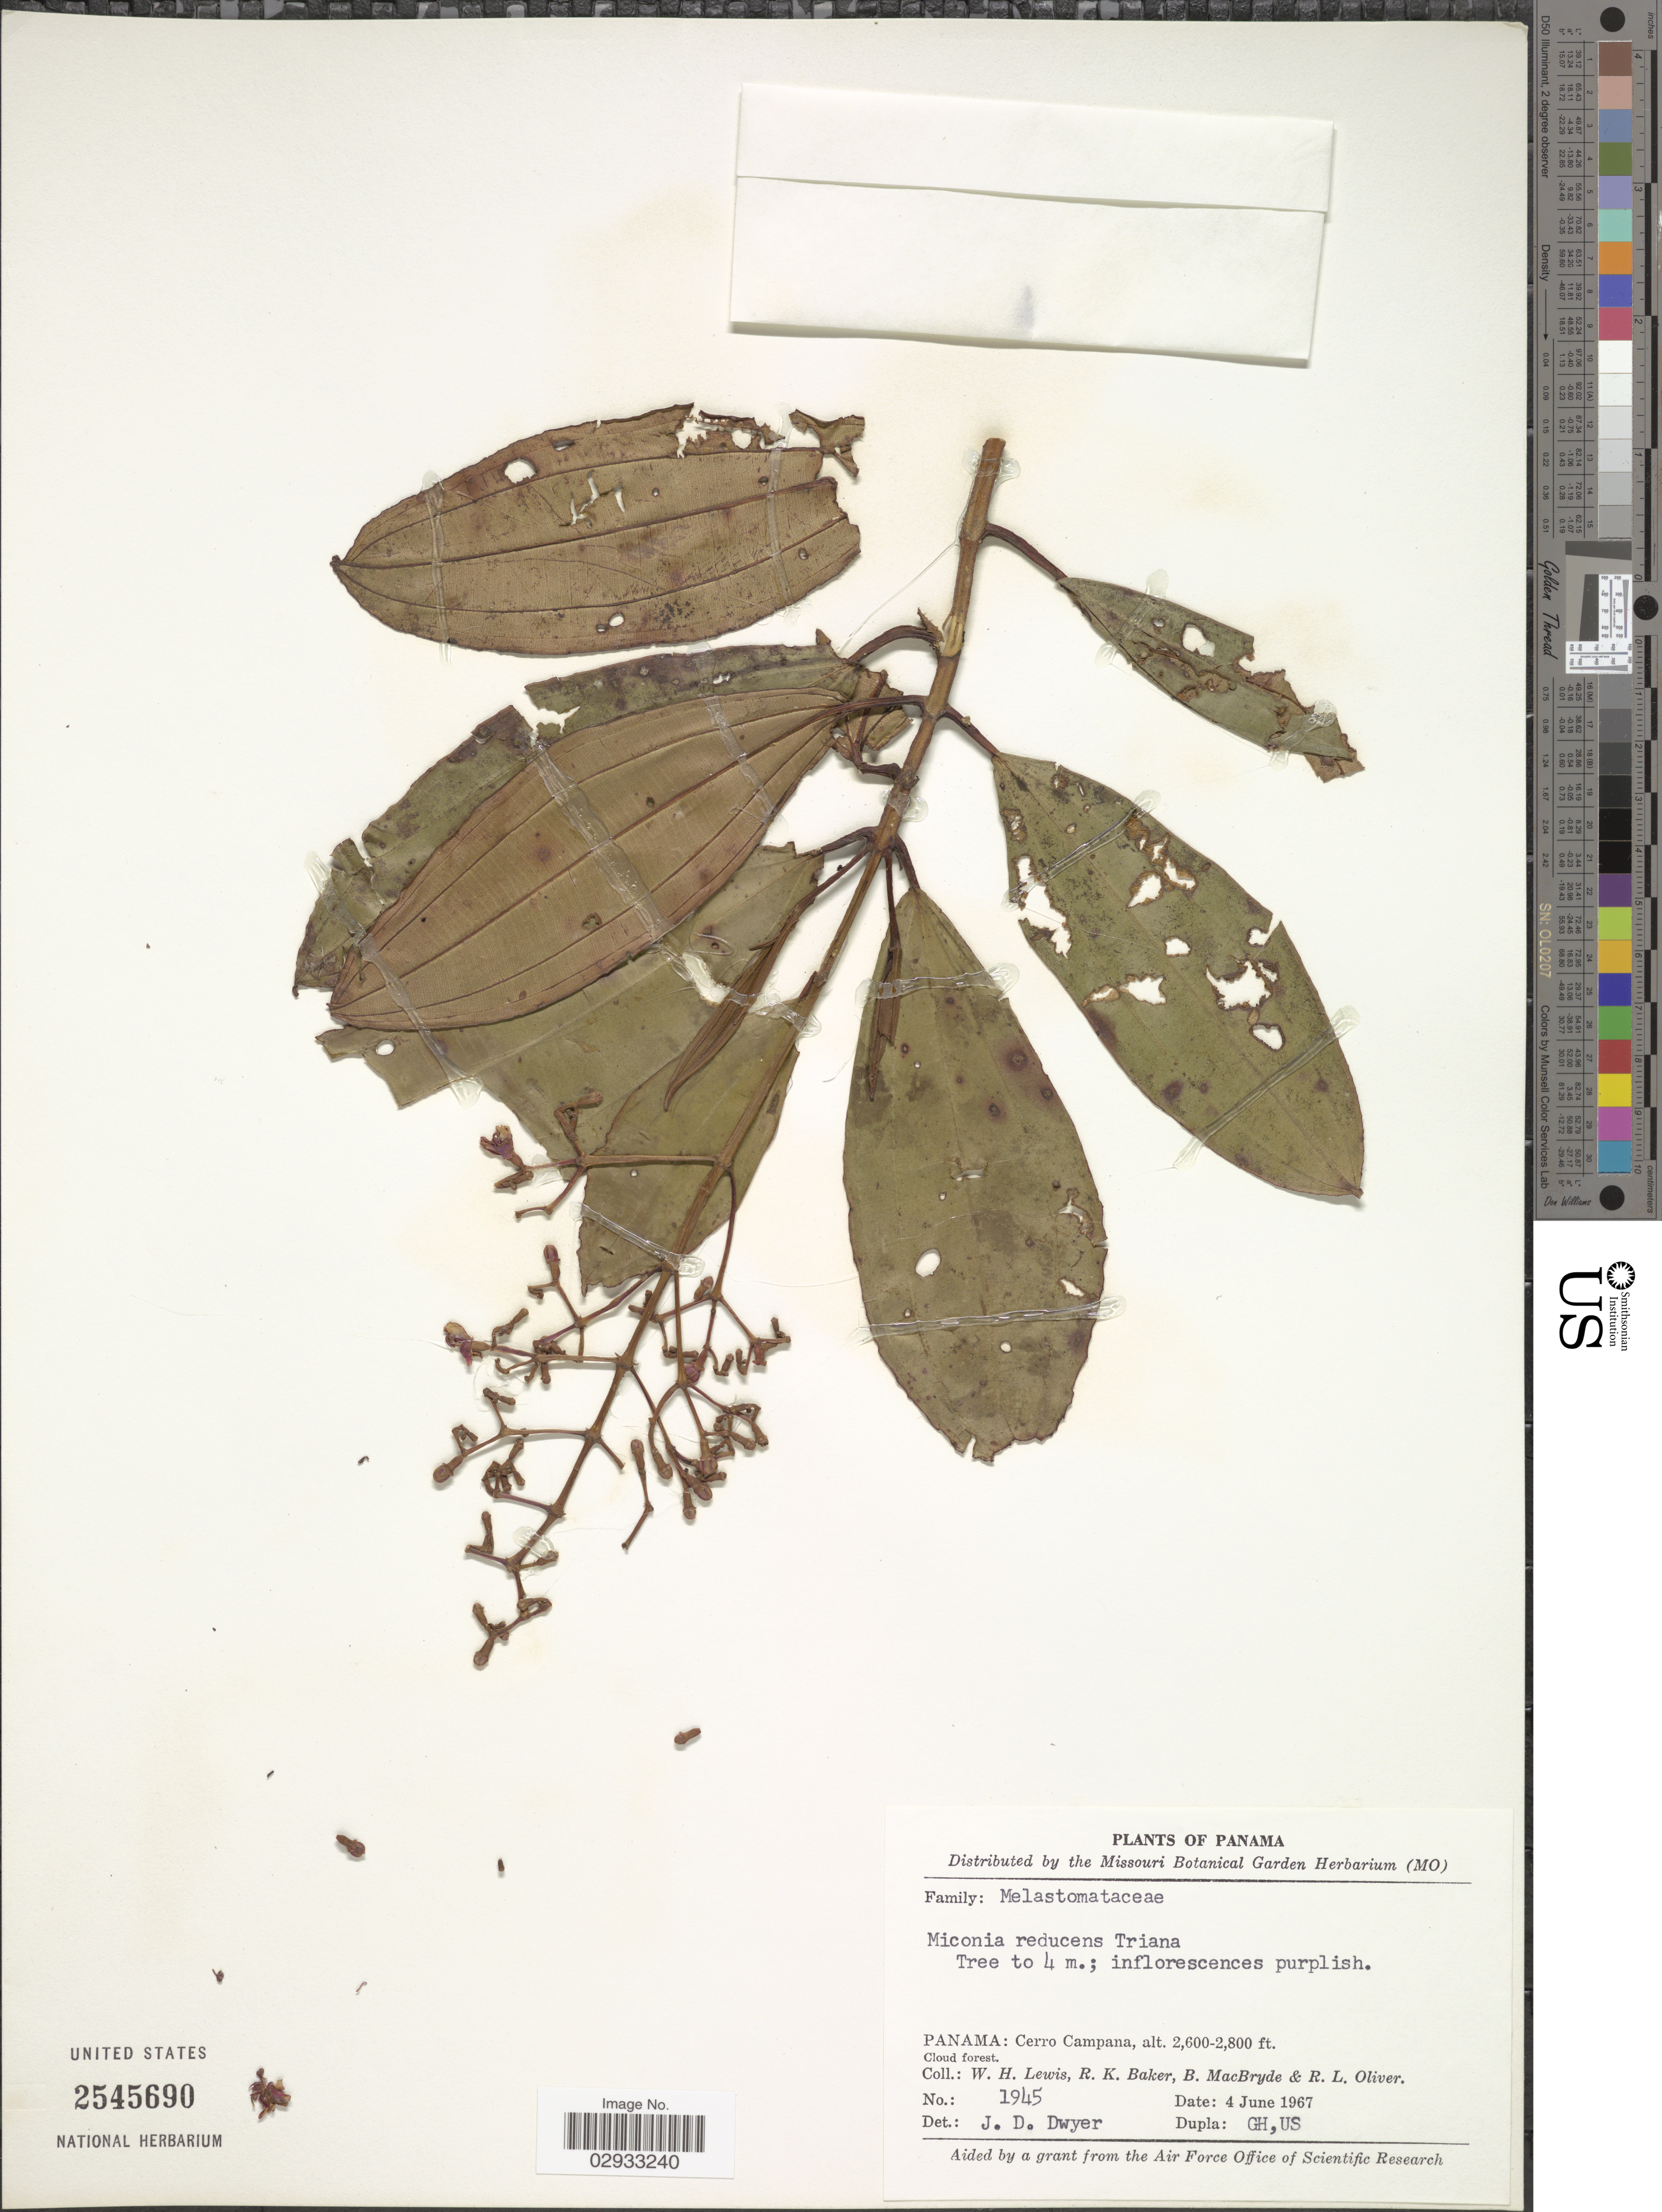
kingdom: Plantae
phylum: Tracheophyta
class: Magnoliopsida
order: Myrtales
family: Melastomataceae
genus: Miconia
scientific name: Miconia reducens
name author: Triana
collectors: W. H. Lewis, R. K. Baker, B. MacBryde & R. Oliver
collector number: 1945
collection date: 1967-06-04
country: Panama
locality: Cerro Campana. Cloud forest.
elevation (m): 792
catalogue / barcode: US 2545690